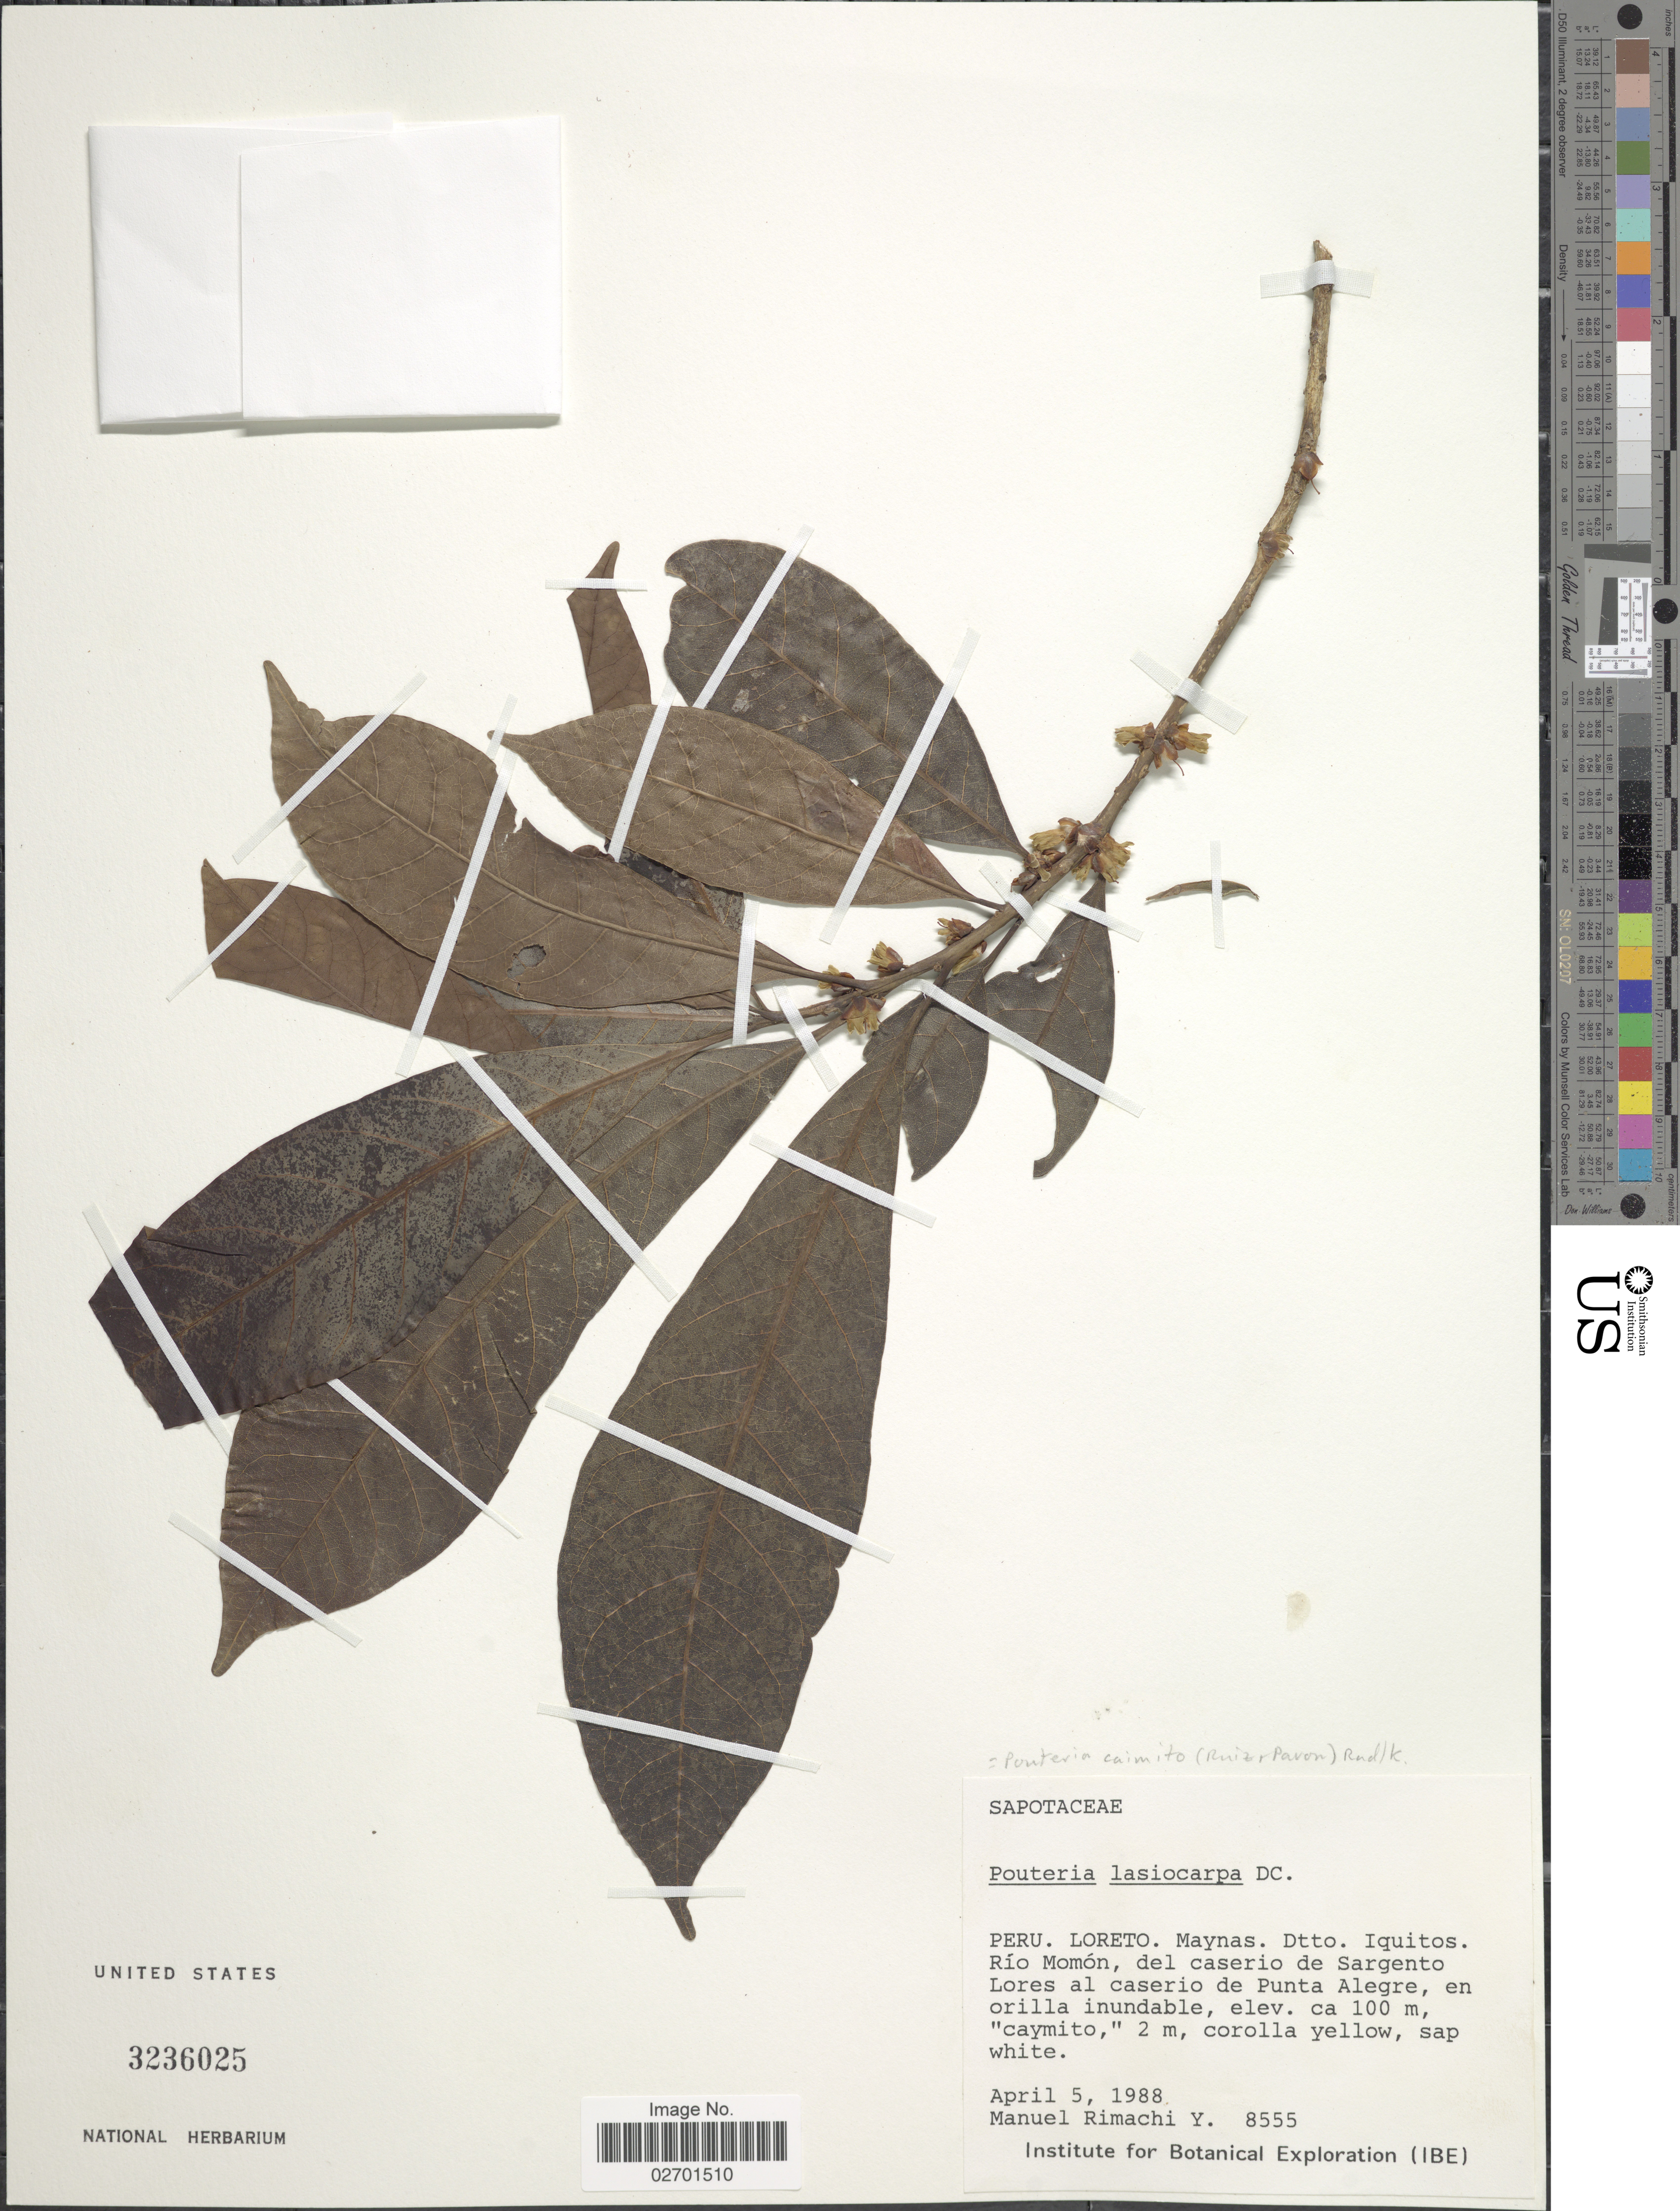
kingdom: Plantae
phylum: Tracheophyta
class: Magnoliopsida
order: Ericales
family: Sapotaceae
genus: Pouteria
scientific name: Pouteria caimito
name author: (Ruiz & Pav.) Radlk.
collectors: M. Rimachi Y.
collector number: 8555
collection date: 1988-04-05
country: Peru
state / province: Loreto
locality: Maynas. Dtto., Rio Momon, del caserio de Sargento Lores al caserio de Punta Alegre, en orilla inundable.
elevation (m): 100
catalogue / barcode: US 3236025